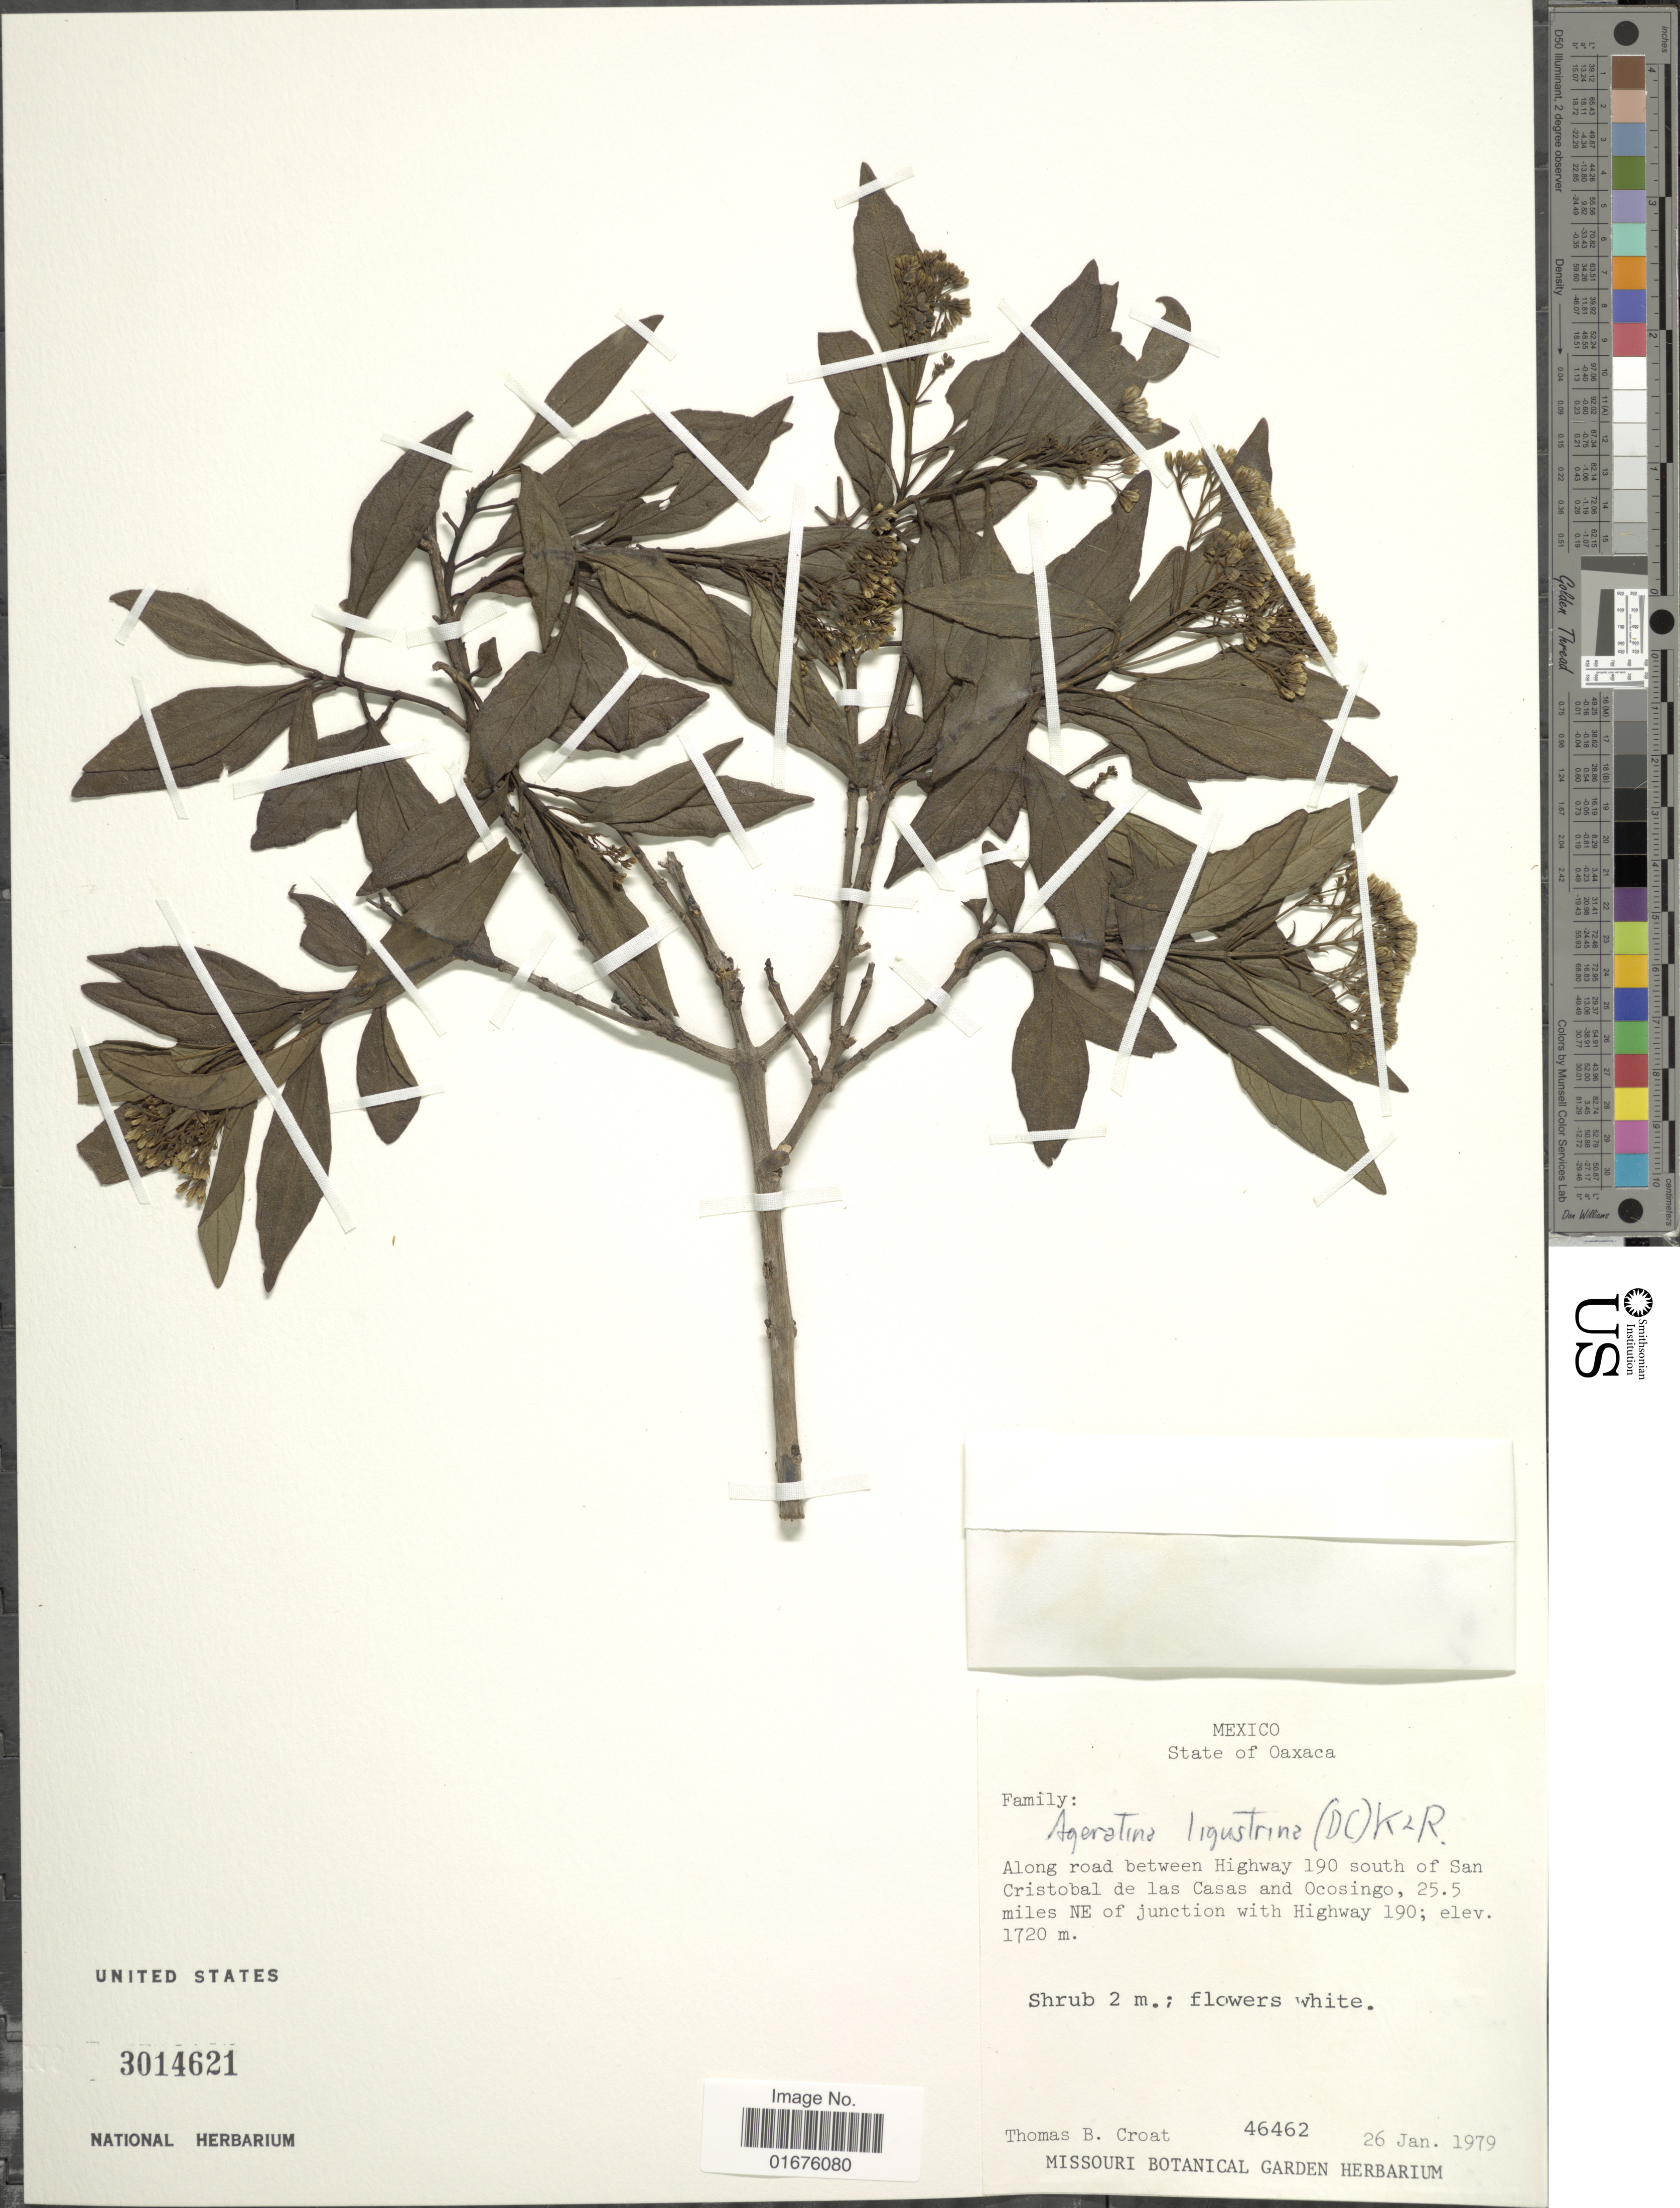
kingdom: Plantae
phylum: Tracheophyta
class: Magnoliopsida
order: Asterales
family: Asteraceae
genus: Ageratina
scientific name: Ageratina ligustrina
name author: (DC.) R.M. King & H. Rob.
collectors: T. B. Croat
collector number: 46462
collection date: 1979-01-26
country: Mexico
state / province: Oaxaca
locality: Along road between Highway 190 south of San Cristobal de las Casas and Ocosingo, 25.5 miles NE of junction with Highway 190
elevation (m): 1720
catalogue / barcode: US 3014621